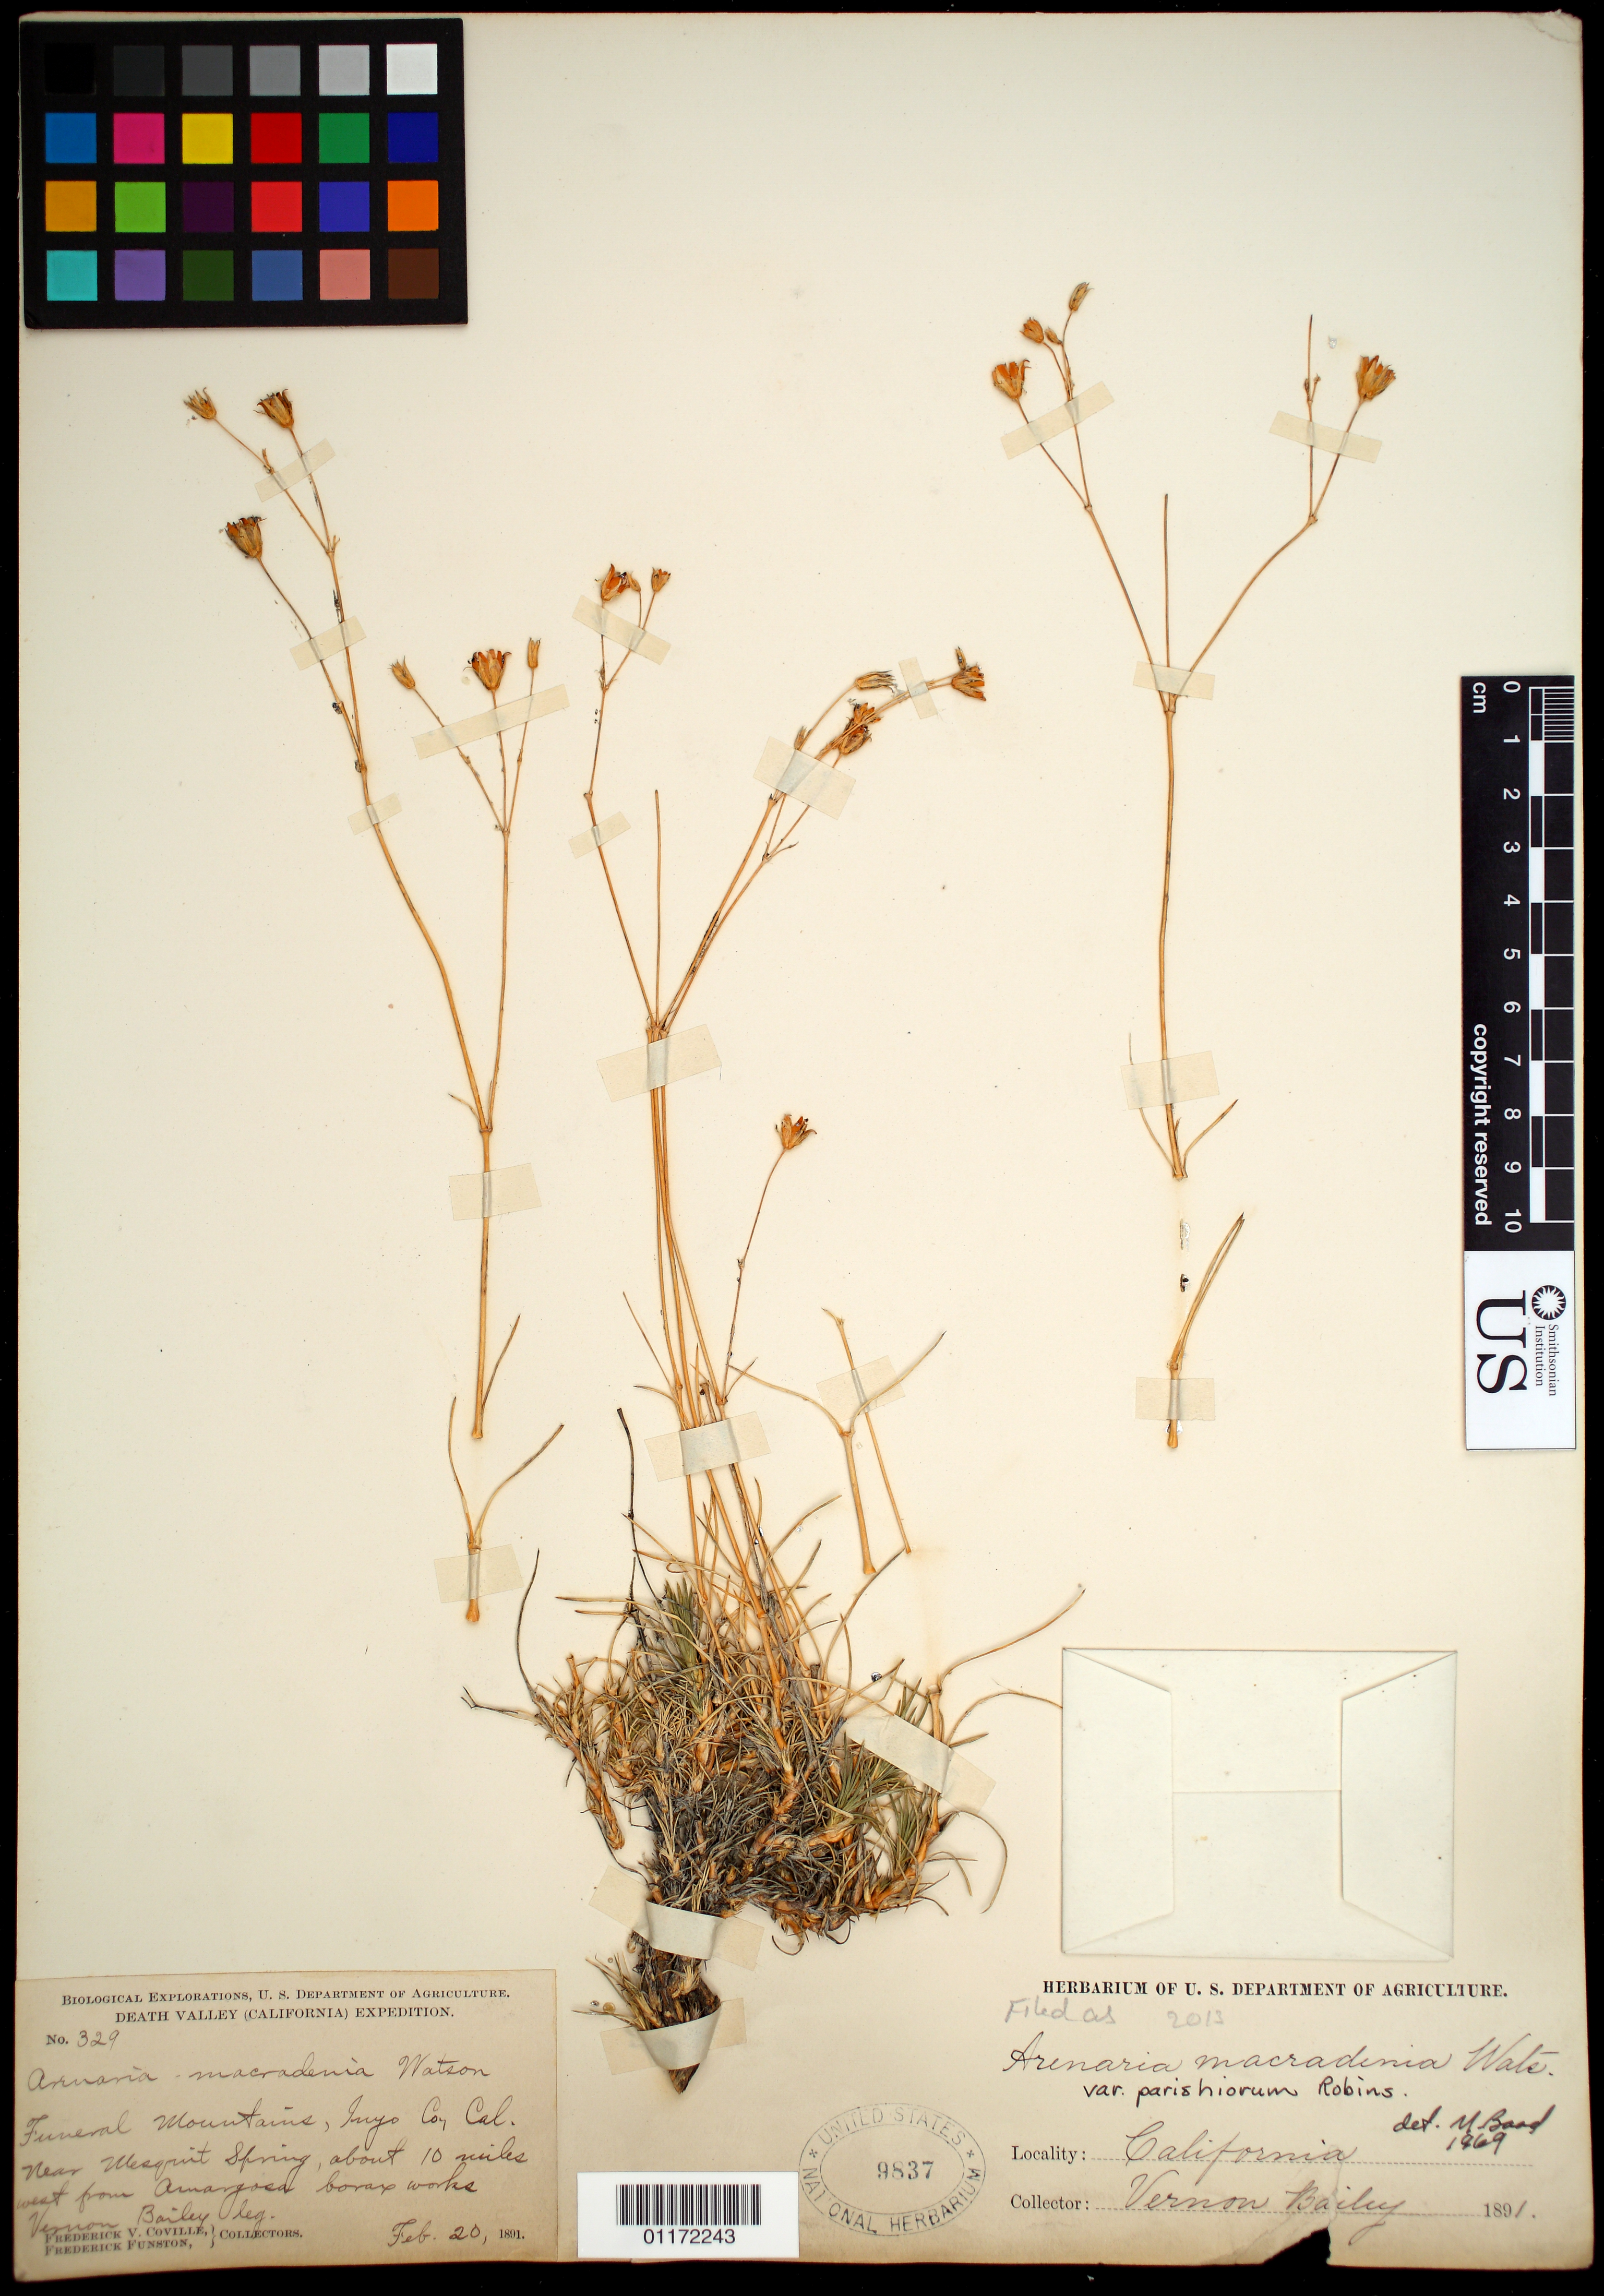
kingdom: Plantae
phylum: Tracheophyta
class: Magnoliopsida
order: Caryophyllales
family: Caryophyllaceae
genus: Eremogone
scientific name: Eremogone macradenia var. macradenia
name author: (S. Watson) Ikonn.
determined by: U.S. National Herbarium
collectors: F. V. Coville & F. Funston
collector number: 329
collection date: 1891-02-20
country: United States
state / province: California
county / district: Inyo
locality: Funeral Mts. Mesquite Springs.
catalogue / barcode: US 9837